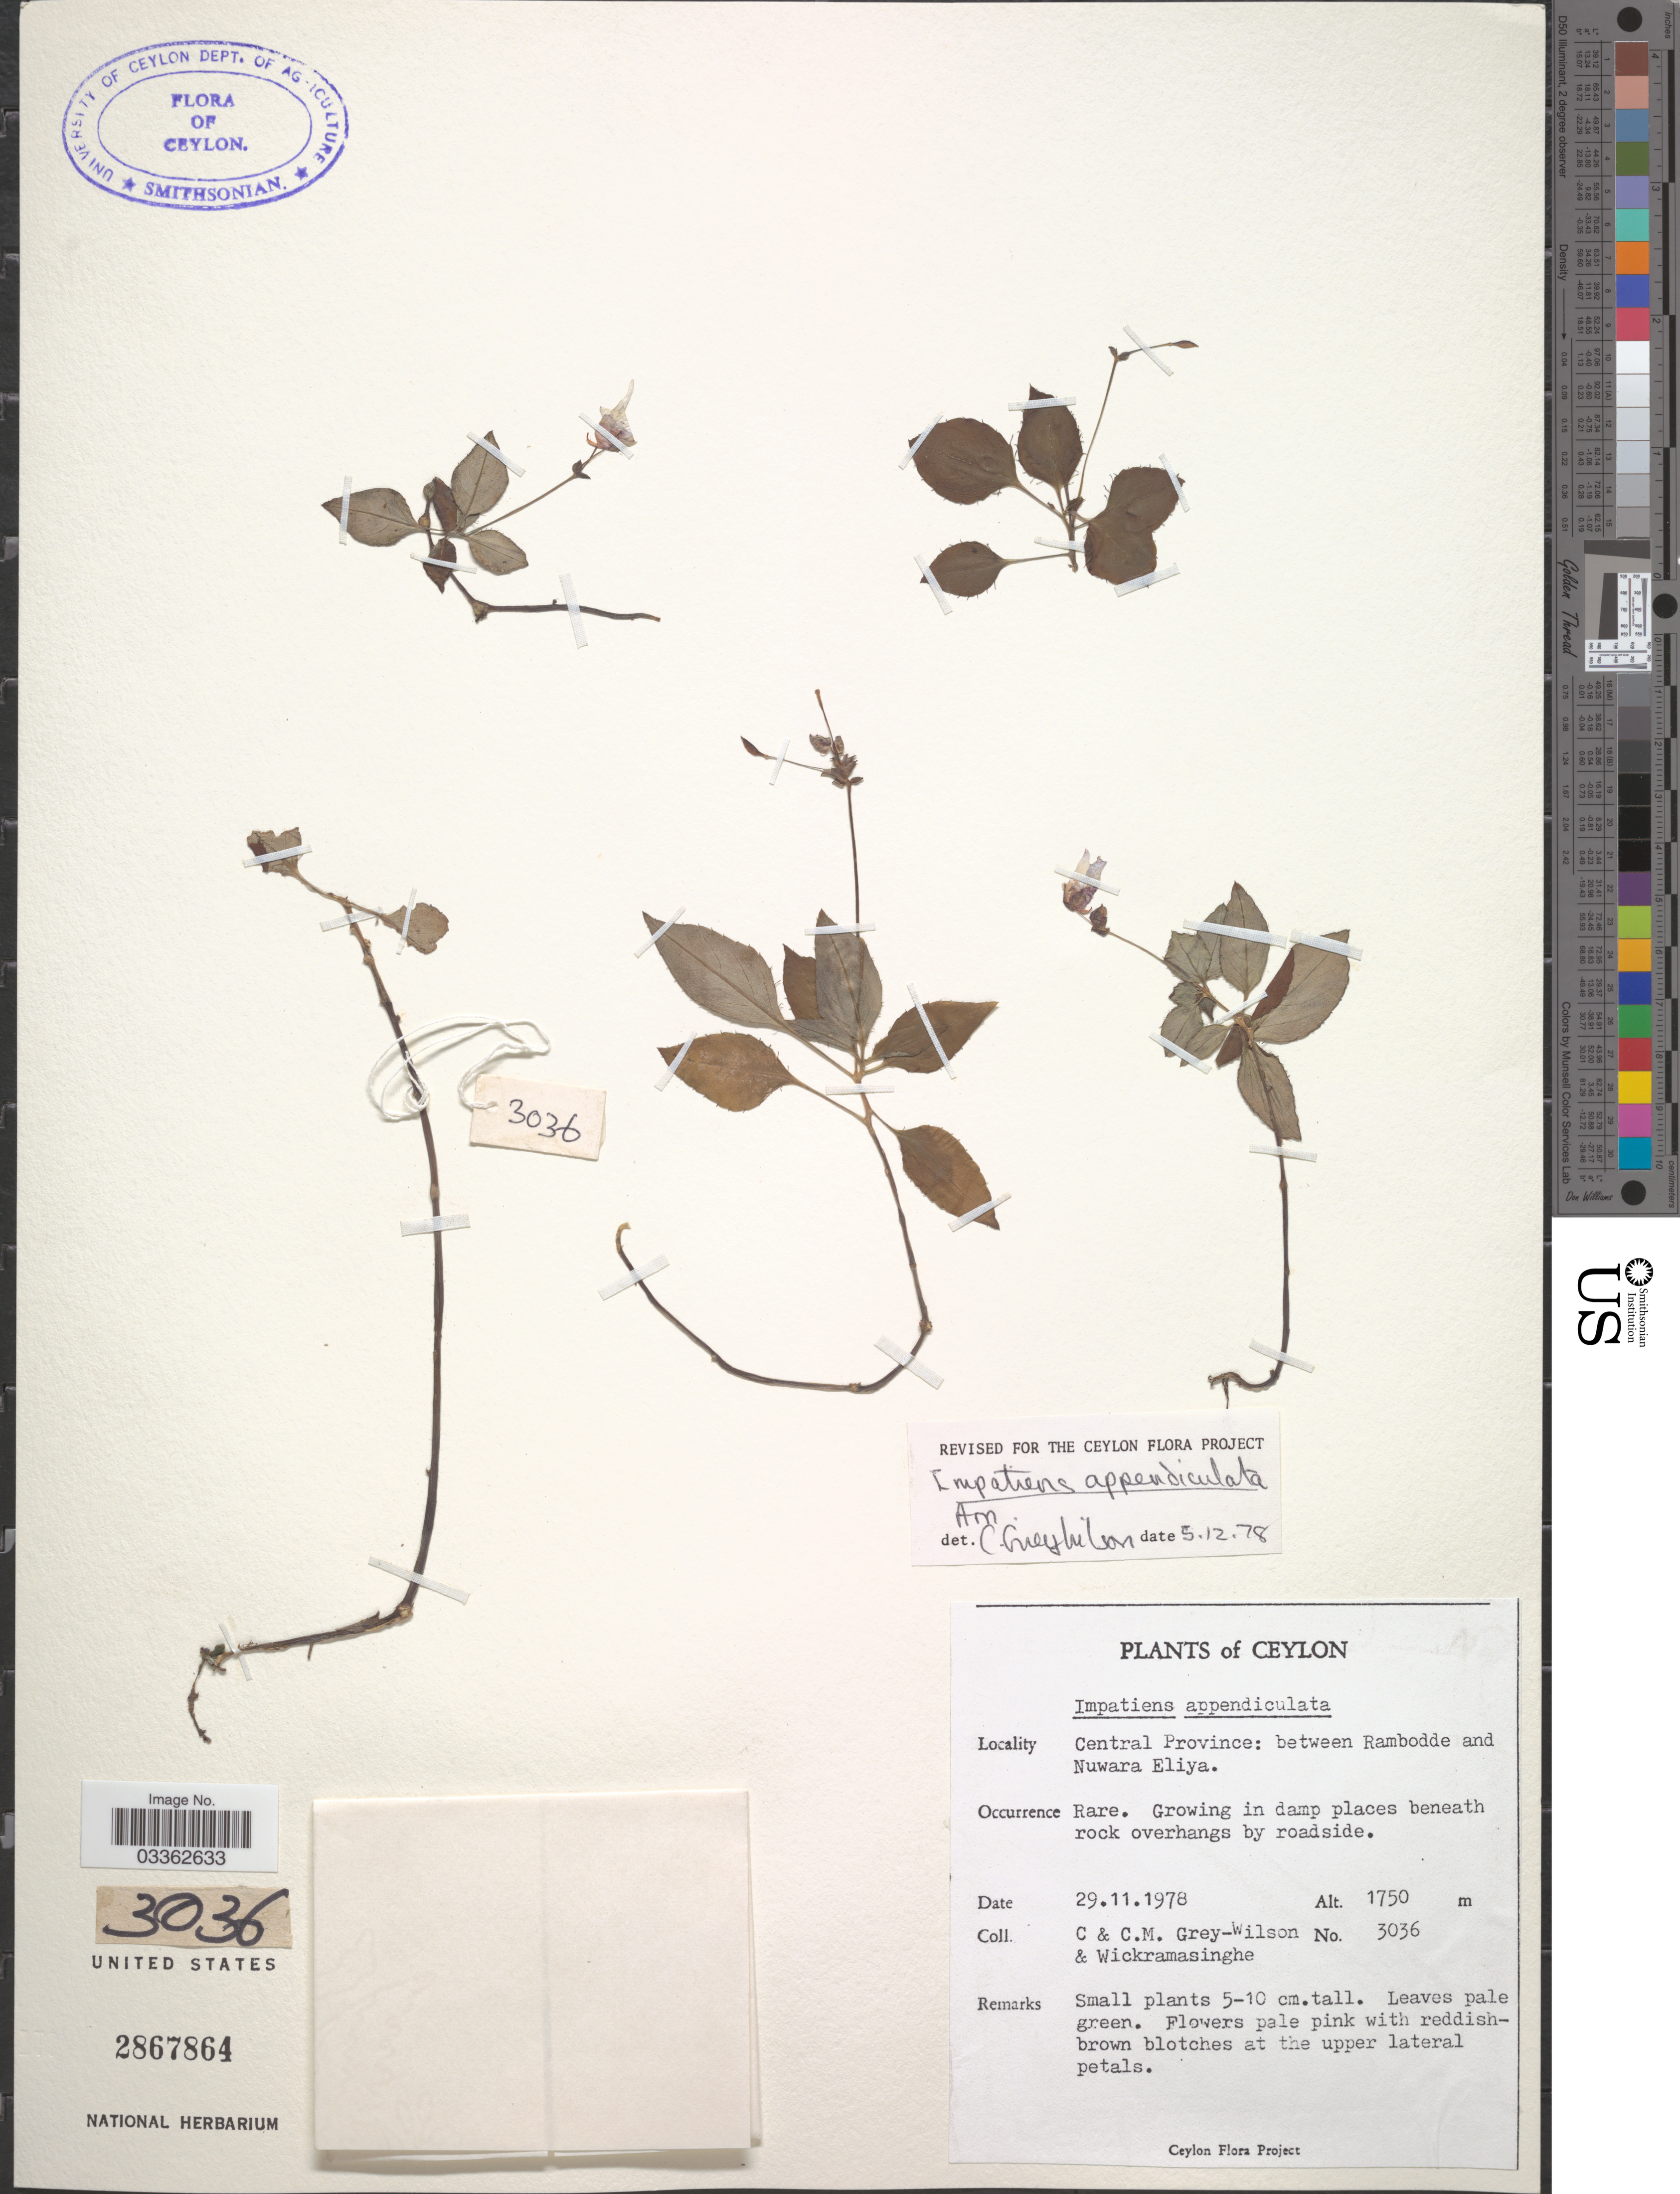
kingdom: Plantae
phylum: Tracheophyta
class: Magnoliopsida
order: Ericales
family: Balsaminaceae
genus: Impatiens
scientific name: Impatiens appendiculata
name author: Arn.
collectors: C. Grey-Wilson, C. Grey-Wilson & -. Wickramasinghe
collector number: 3036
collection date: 1978-11-29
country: Sri Lanka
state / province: Central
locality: Ceylon. Between Rambodde and Nuwara Eliya.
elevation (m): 1750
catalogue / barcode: US 2867864